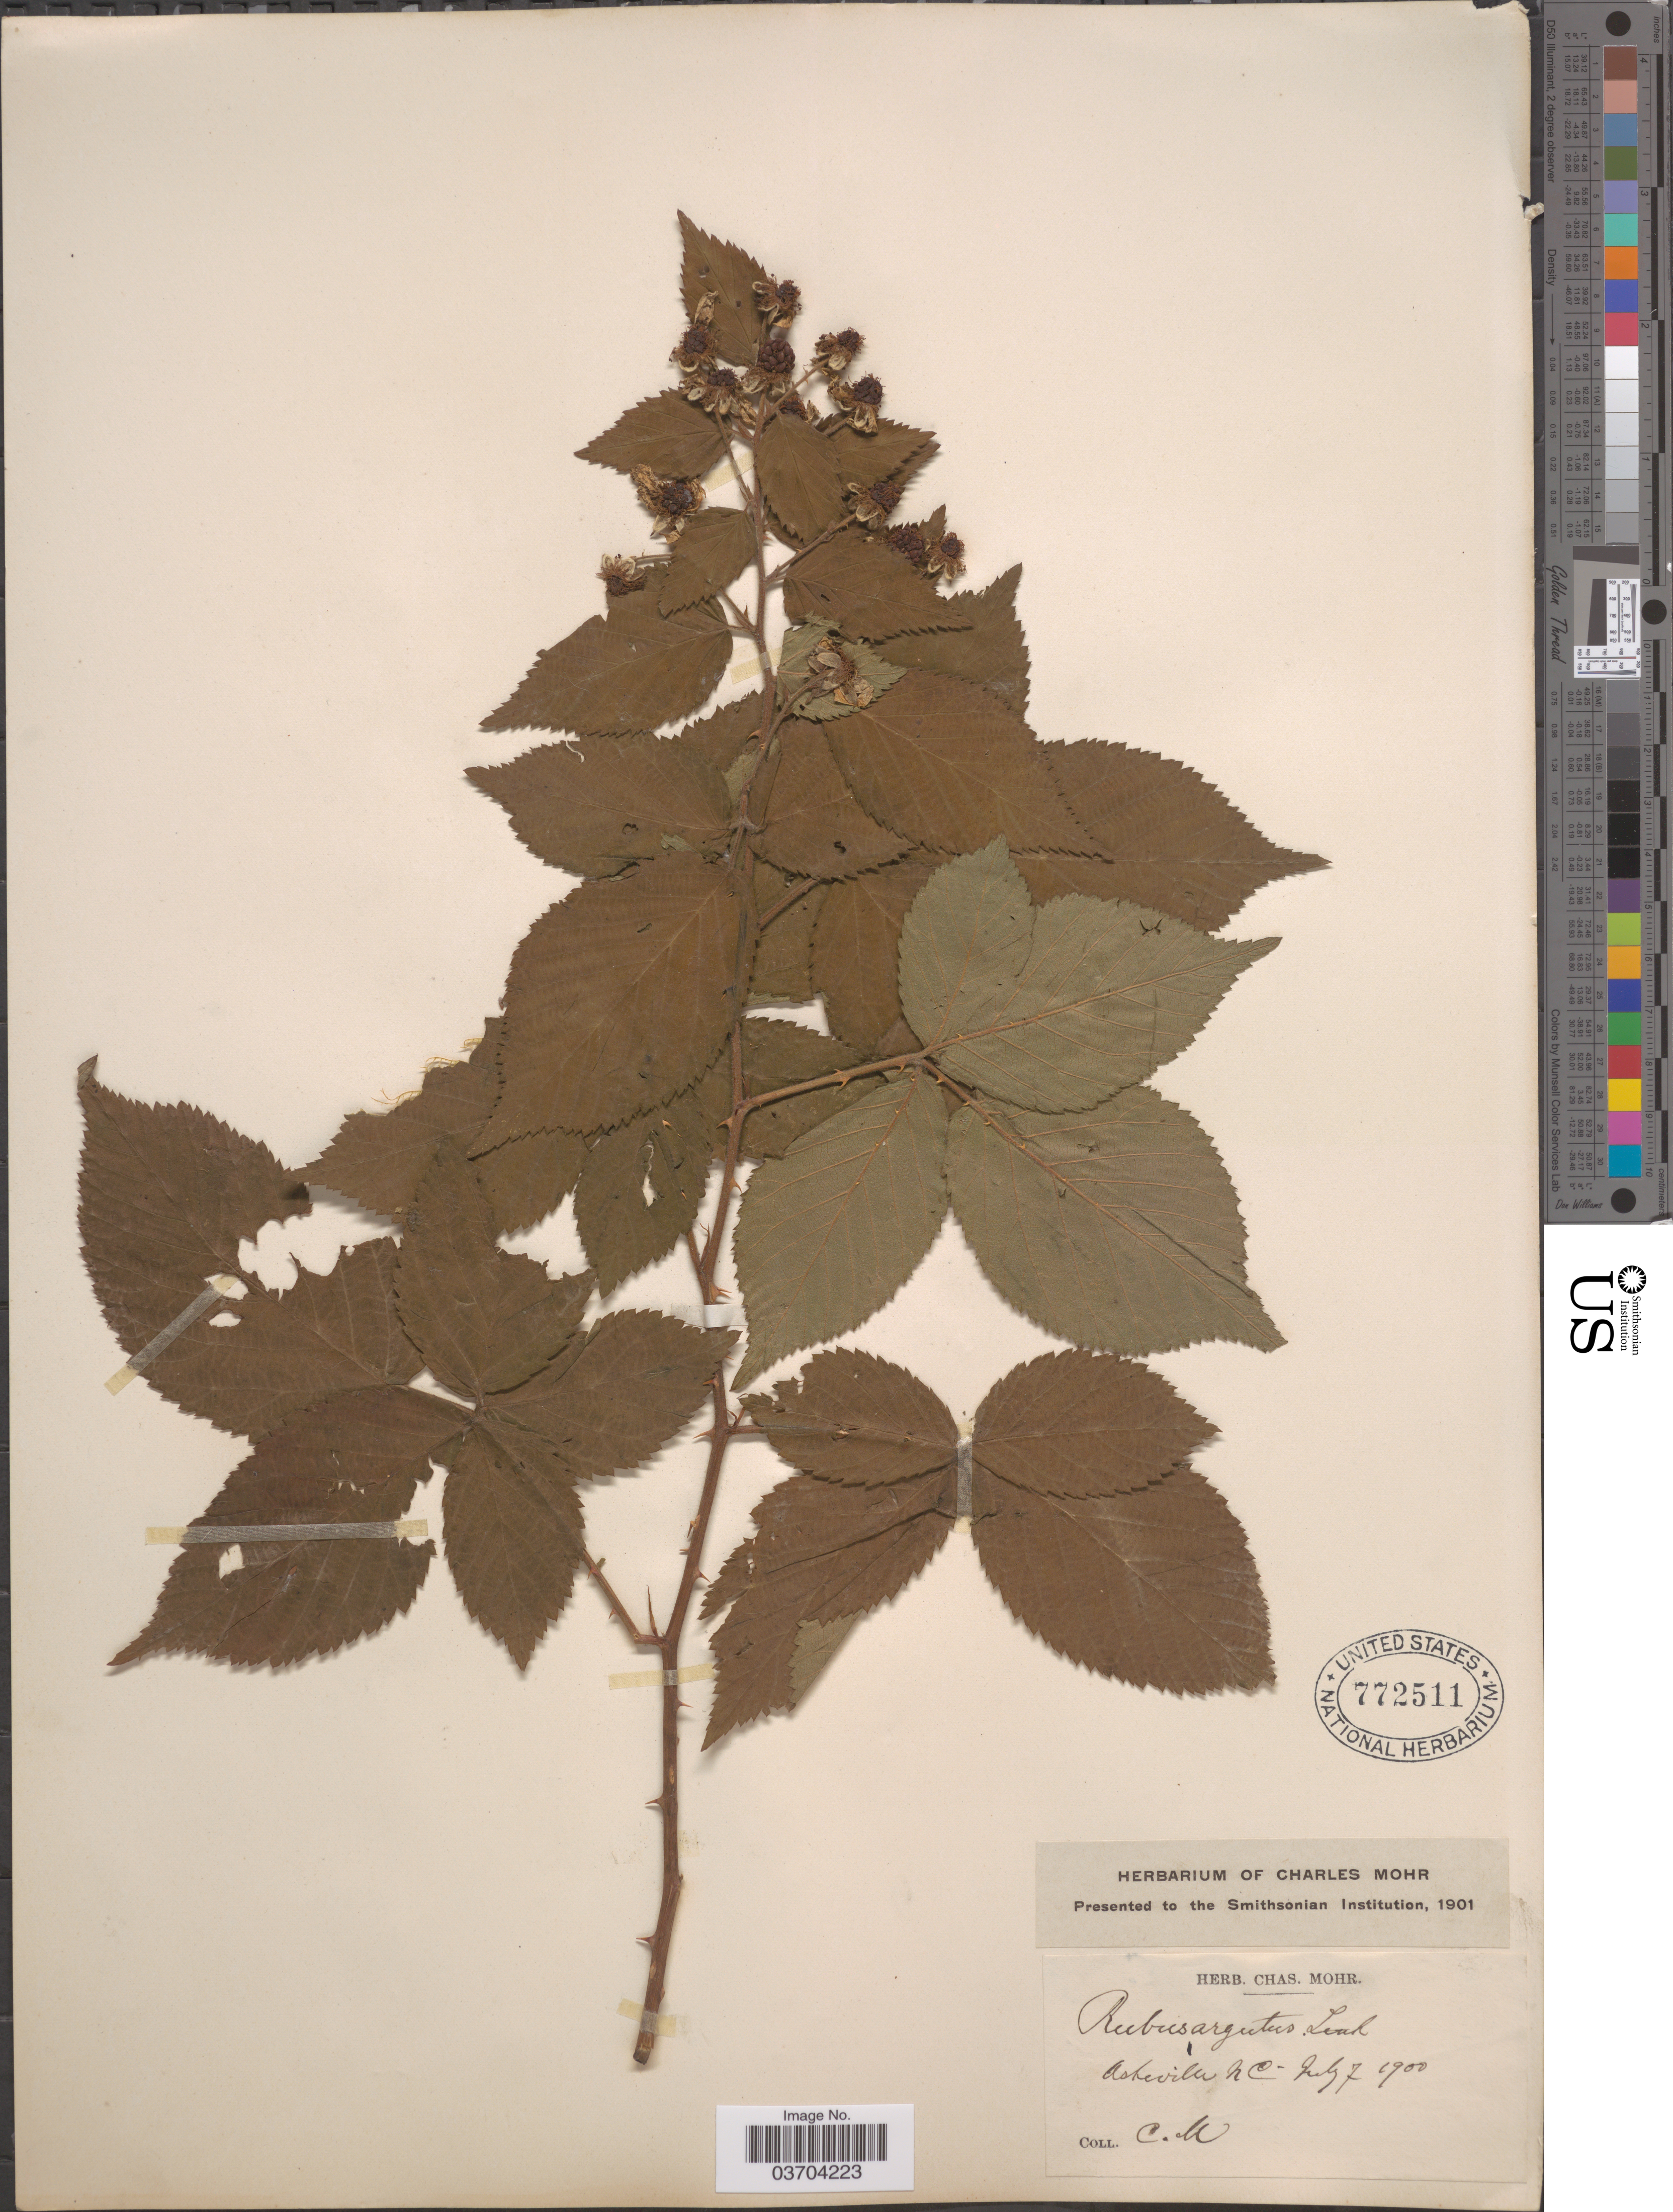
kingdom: Plantae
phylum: Tracheophyta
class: Magnoliopsida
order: Rosales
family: Rosaceae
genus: Rubus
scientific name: Rubus argutus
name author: Link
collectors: Mohr, C. T. (herbarium)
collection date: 1900-07-07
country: United States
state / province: North Carolina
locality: Asheville.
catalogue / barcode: US 772511